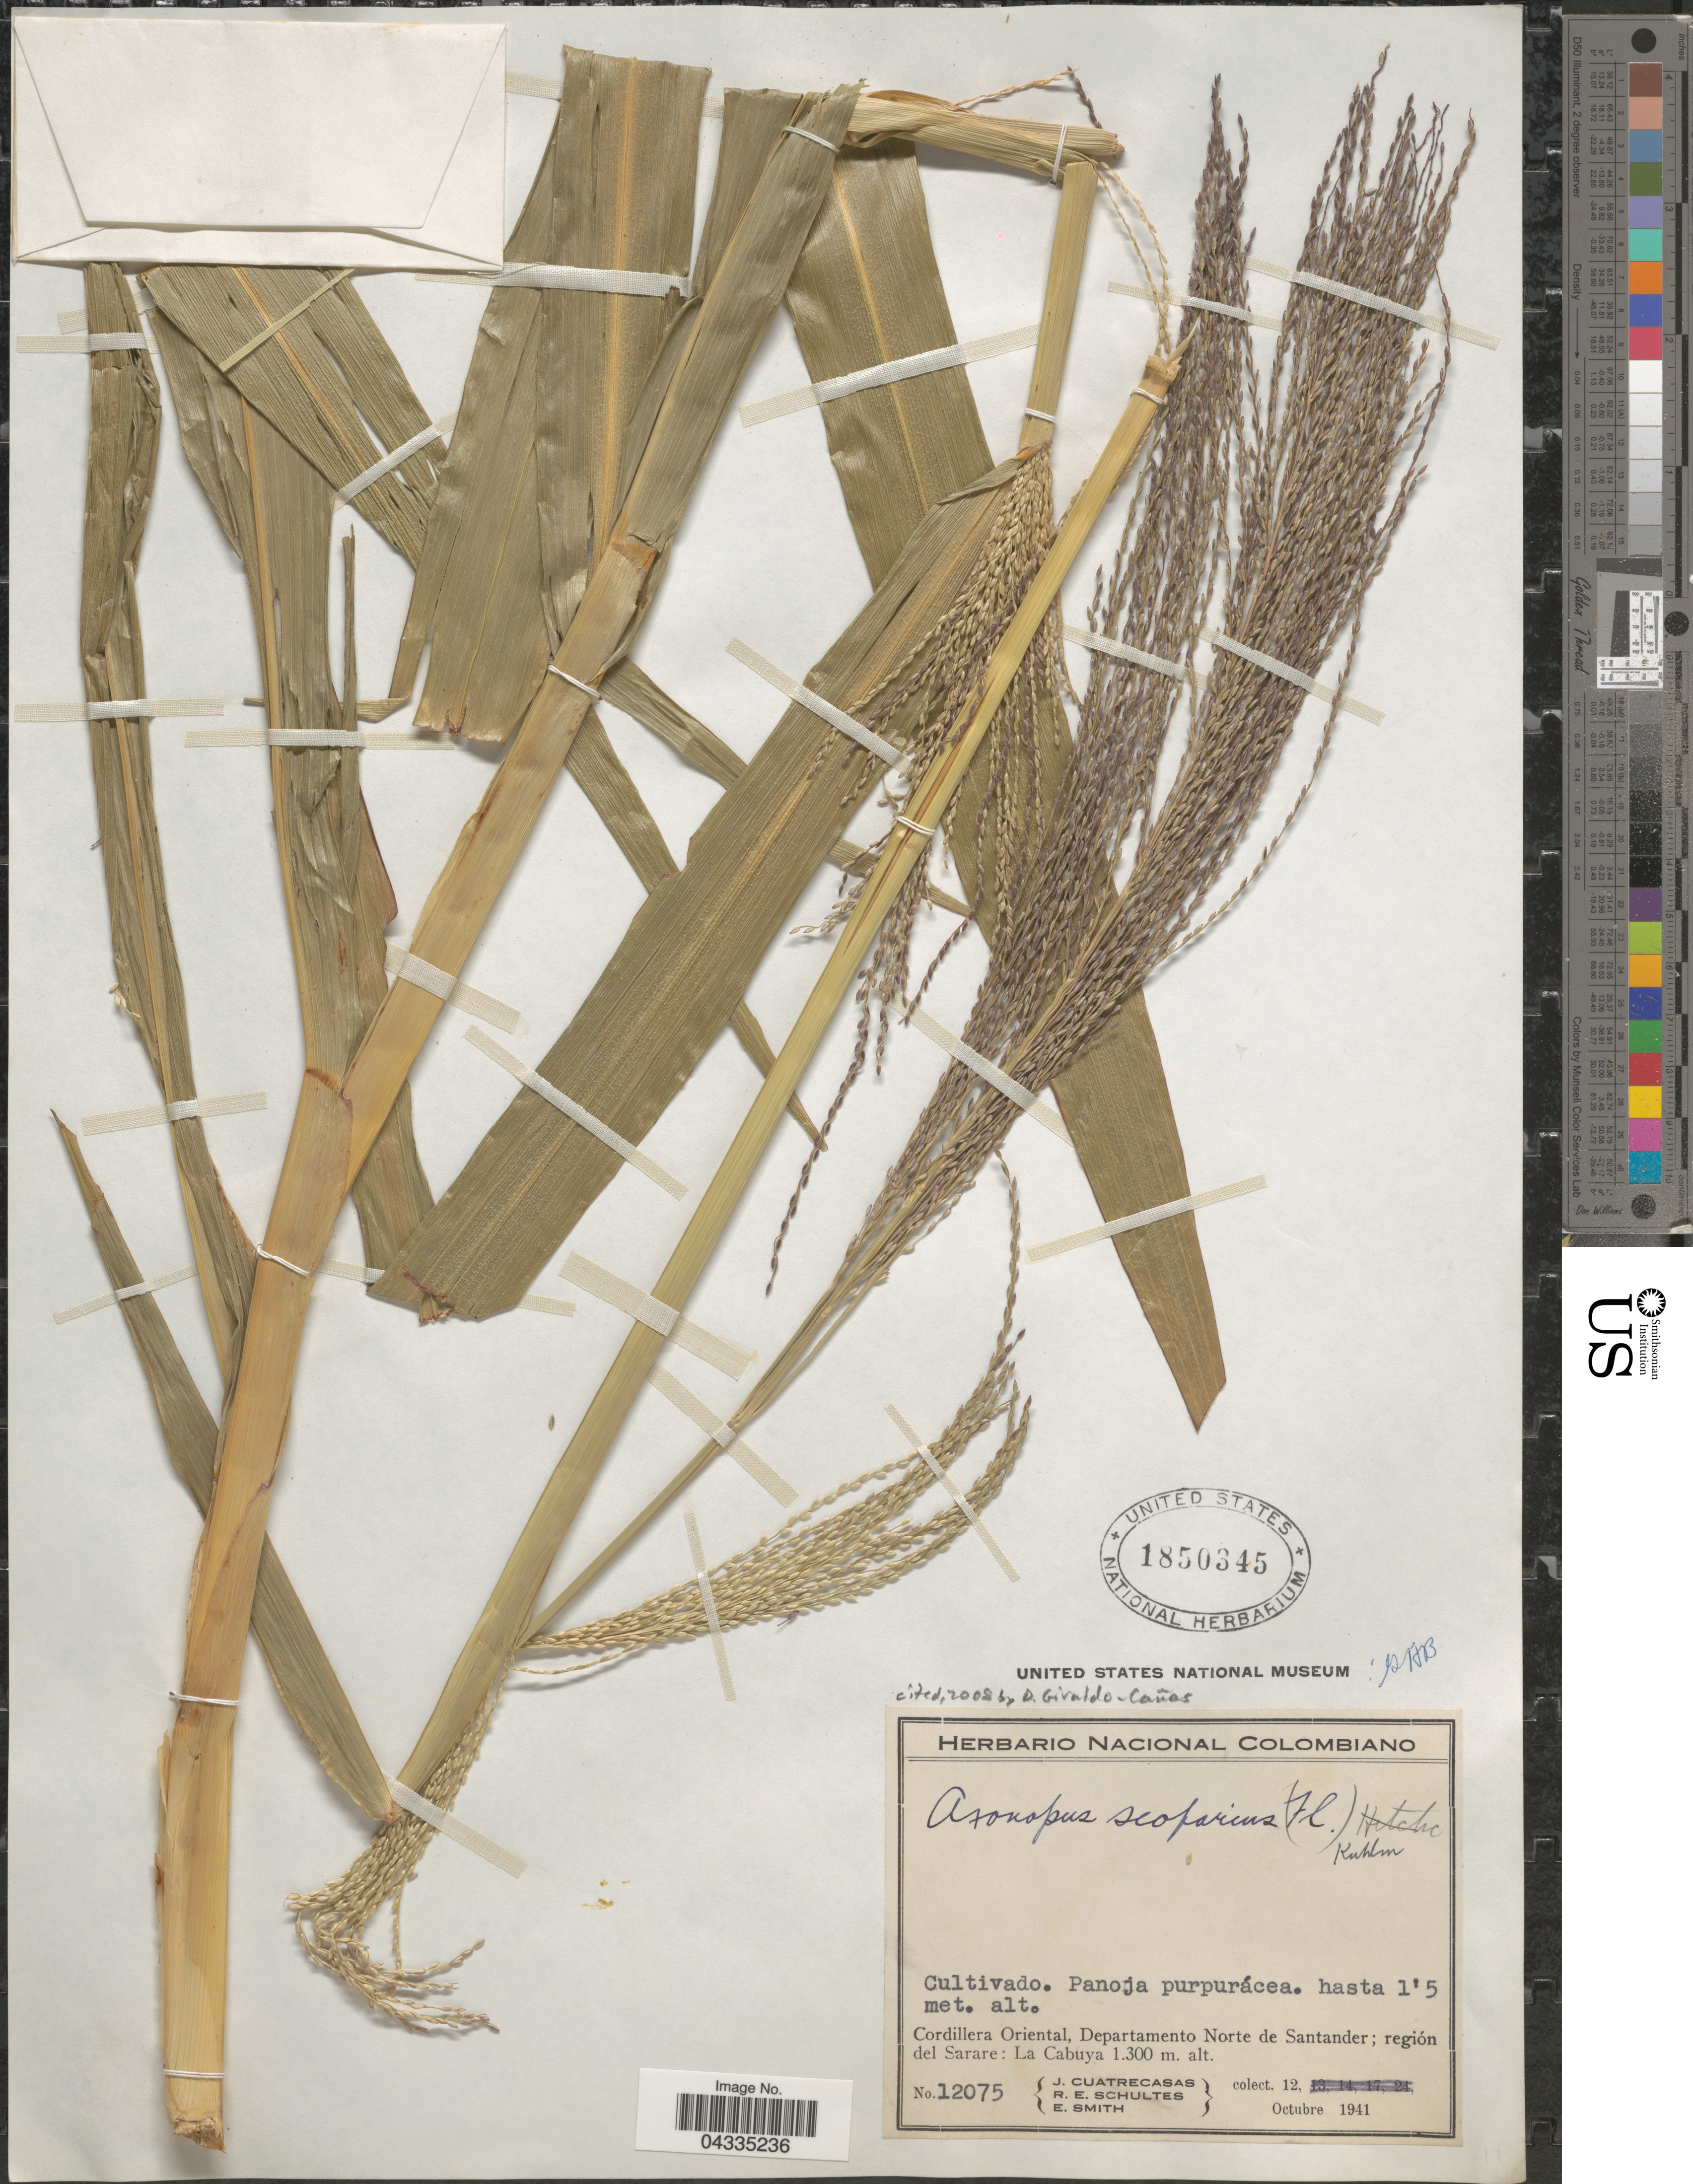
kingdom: Plantae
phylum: Tracheophyta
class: Liliopsida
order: Poales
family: Poaceae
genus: Axonopus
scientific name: Axonopus scoparius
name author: (Flüggé) Kuhlm.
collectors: J. Cuatrecasas, R. E. Schultes & E. Smith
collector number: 12075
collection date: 1941-10-12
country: Colombia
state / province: Norte de Santander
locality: Cultivado. Cordillera Oriental, Departamento Norte de Santander; región del Sarare: La Cabuya.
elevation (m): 1300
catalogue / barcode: US 1850345